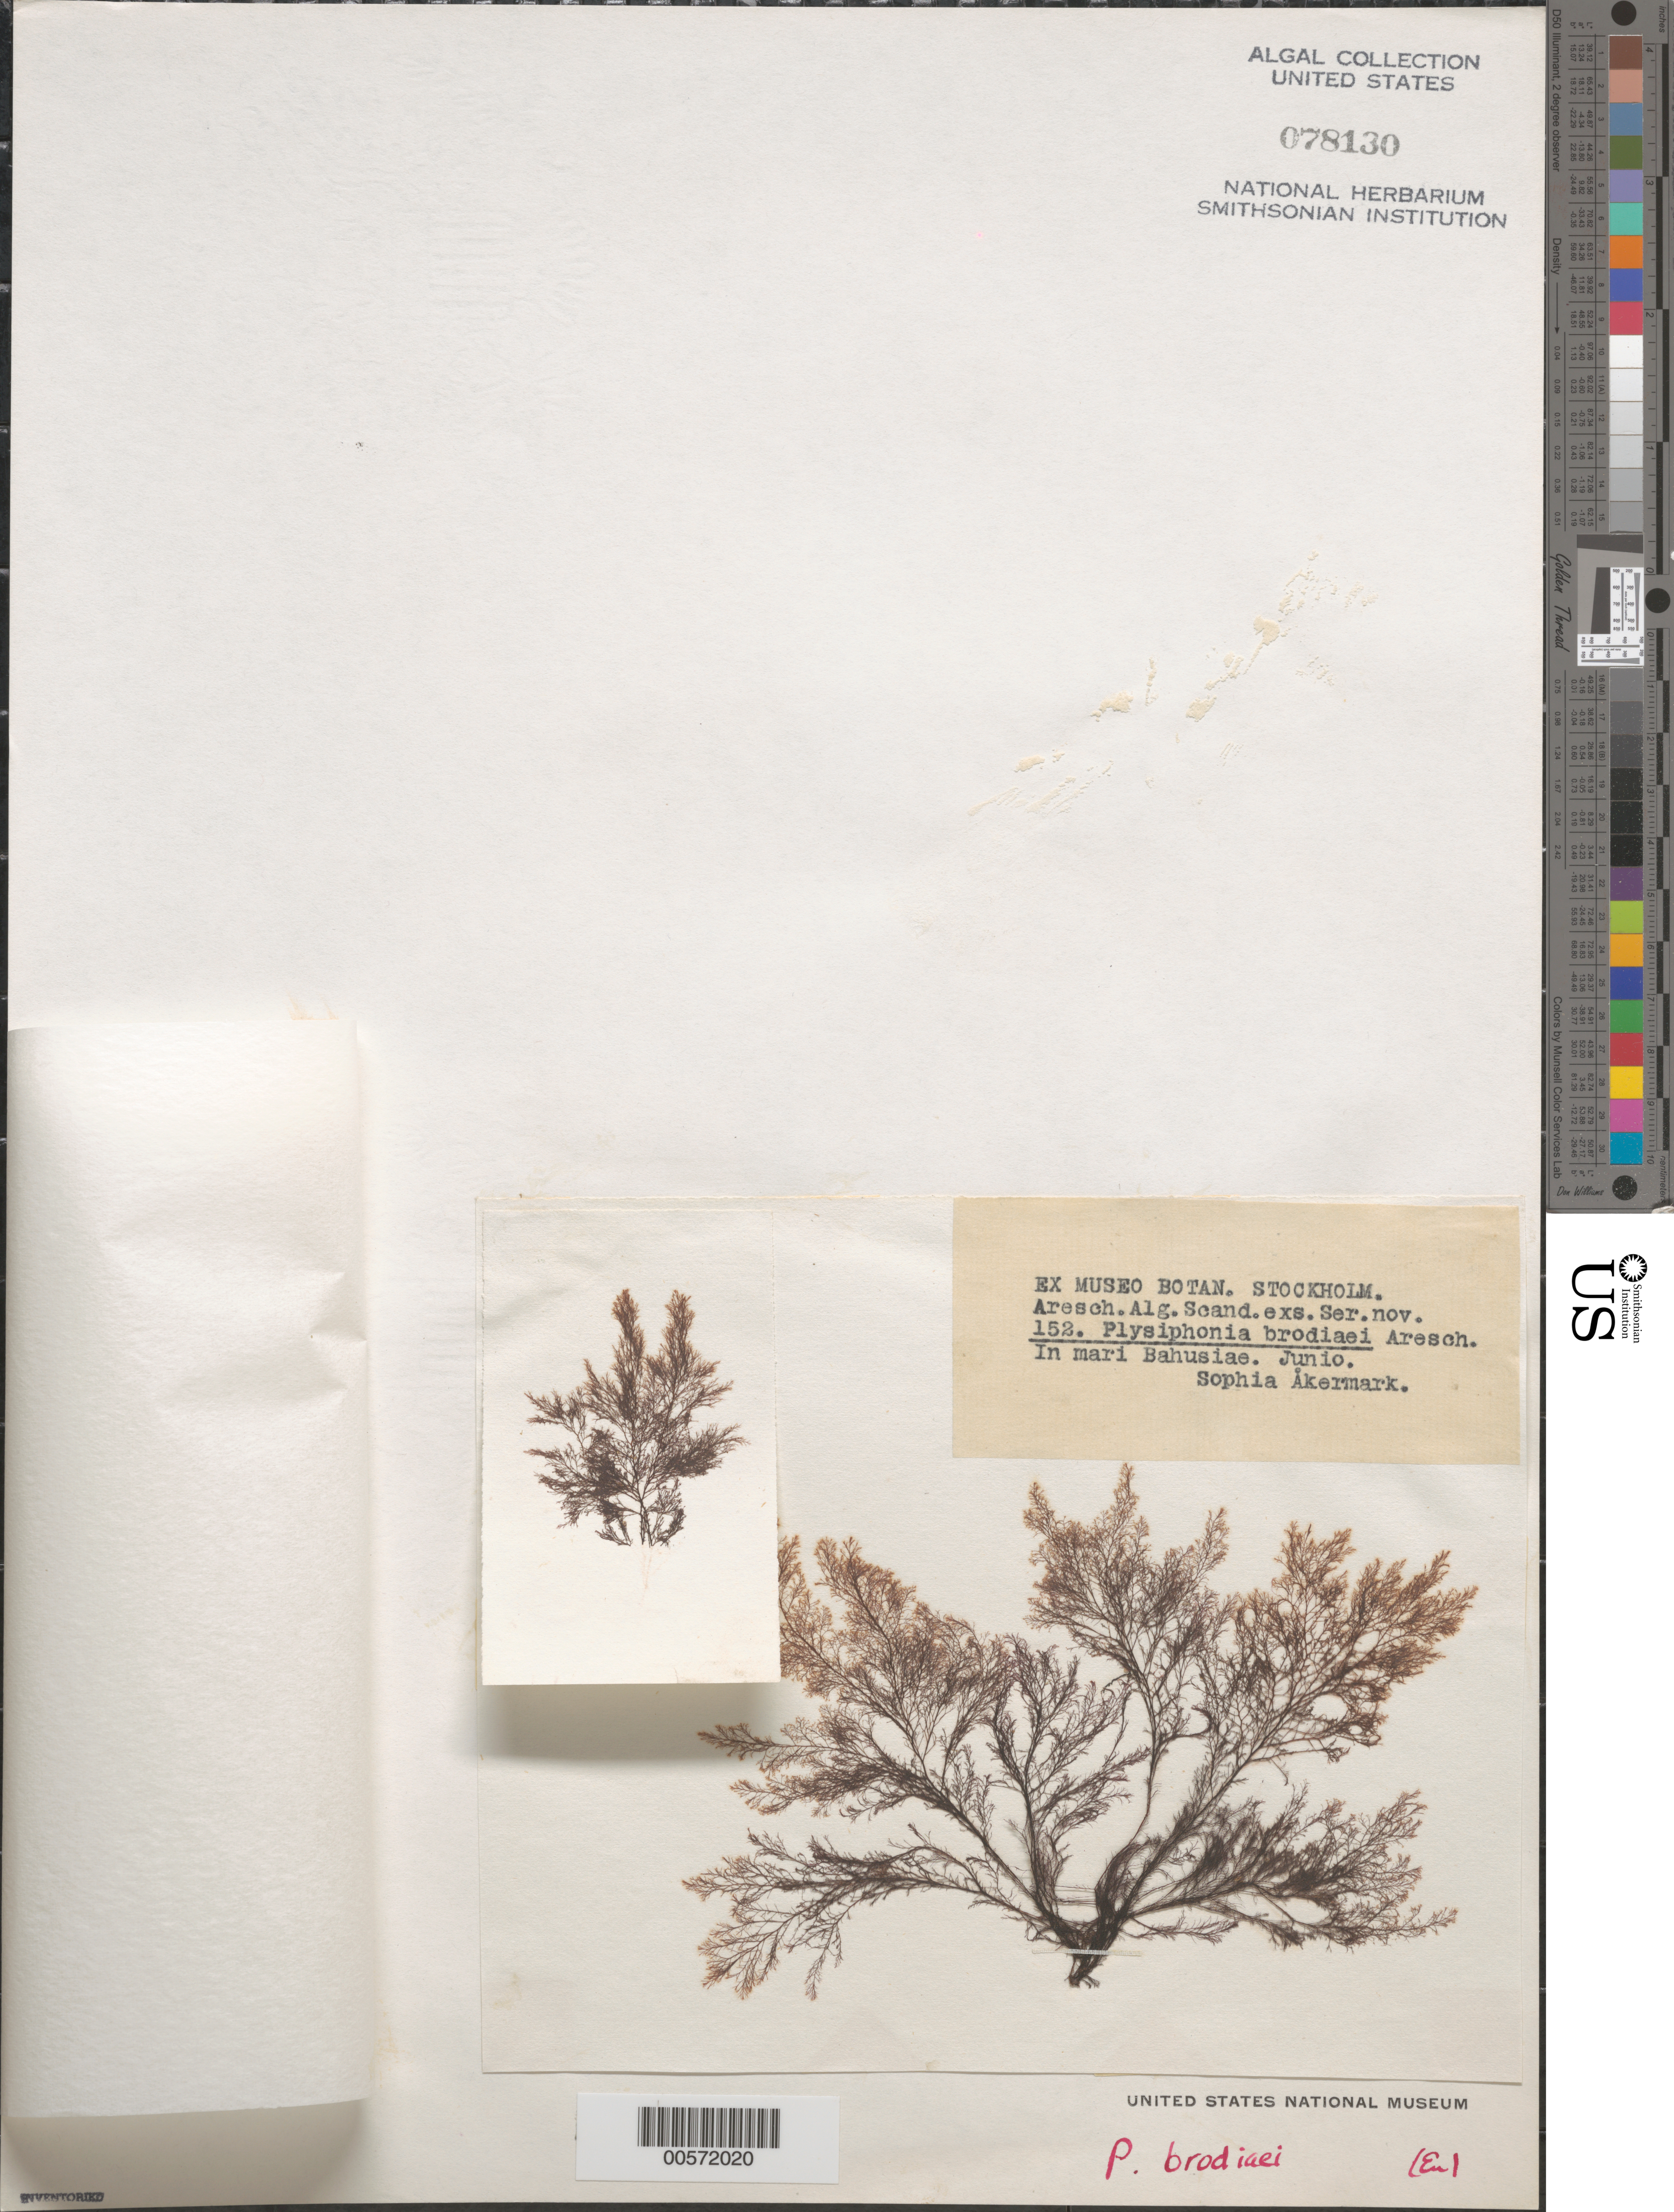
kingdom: Plantae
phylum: Rhodophyta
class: Florideophyceae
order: Ceramiales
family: Rhodomelaceae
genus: Polysiphonia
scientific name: Polysiphonia subulata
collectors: S. Akermark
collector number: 152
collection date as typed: Jun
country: Sweden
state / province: Västra Götaland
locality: Bohus bay (mari bahusiae)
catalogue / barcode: US 78130